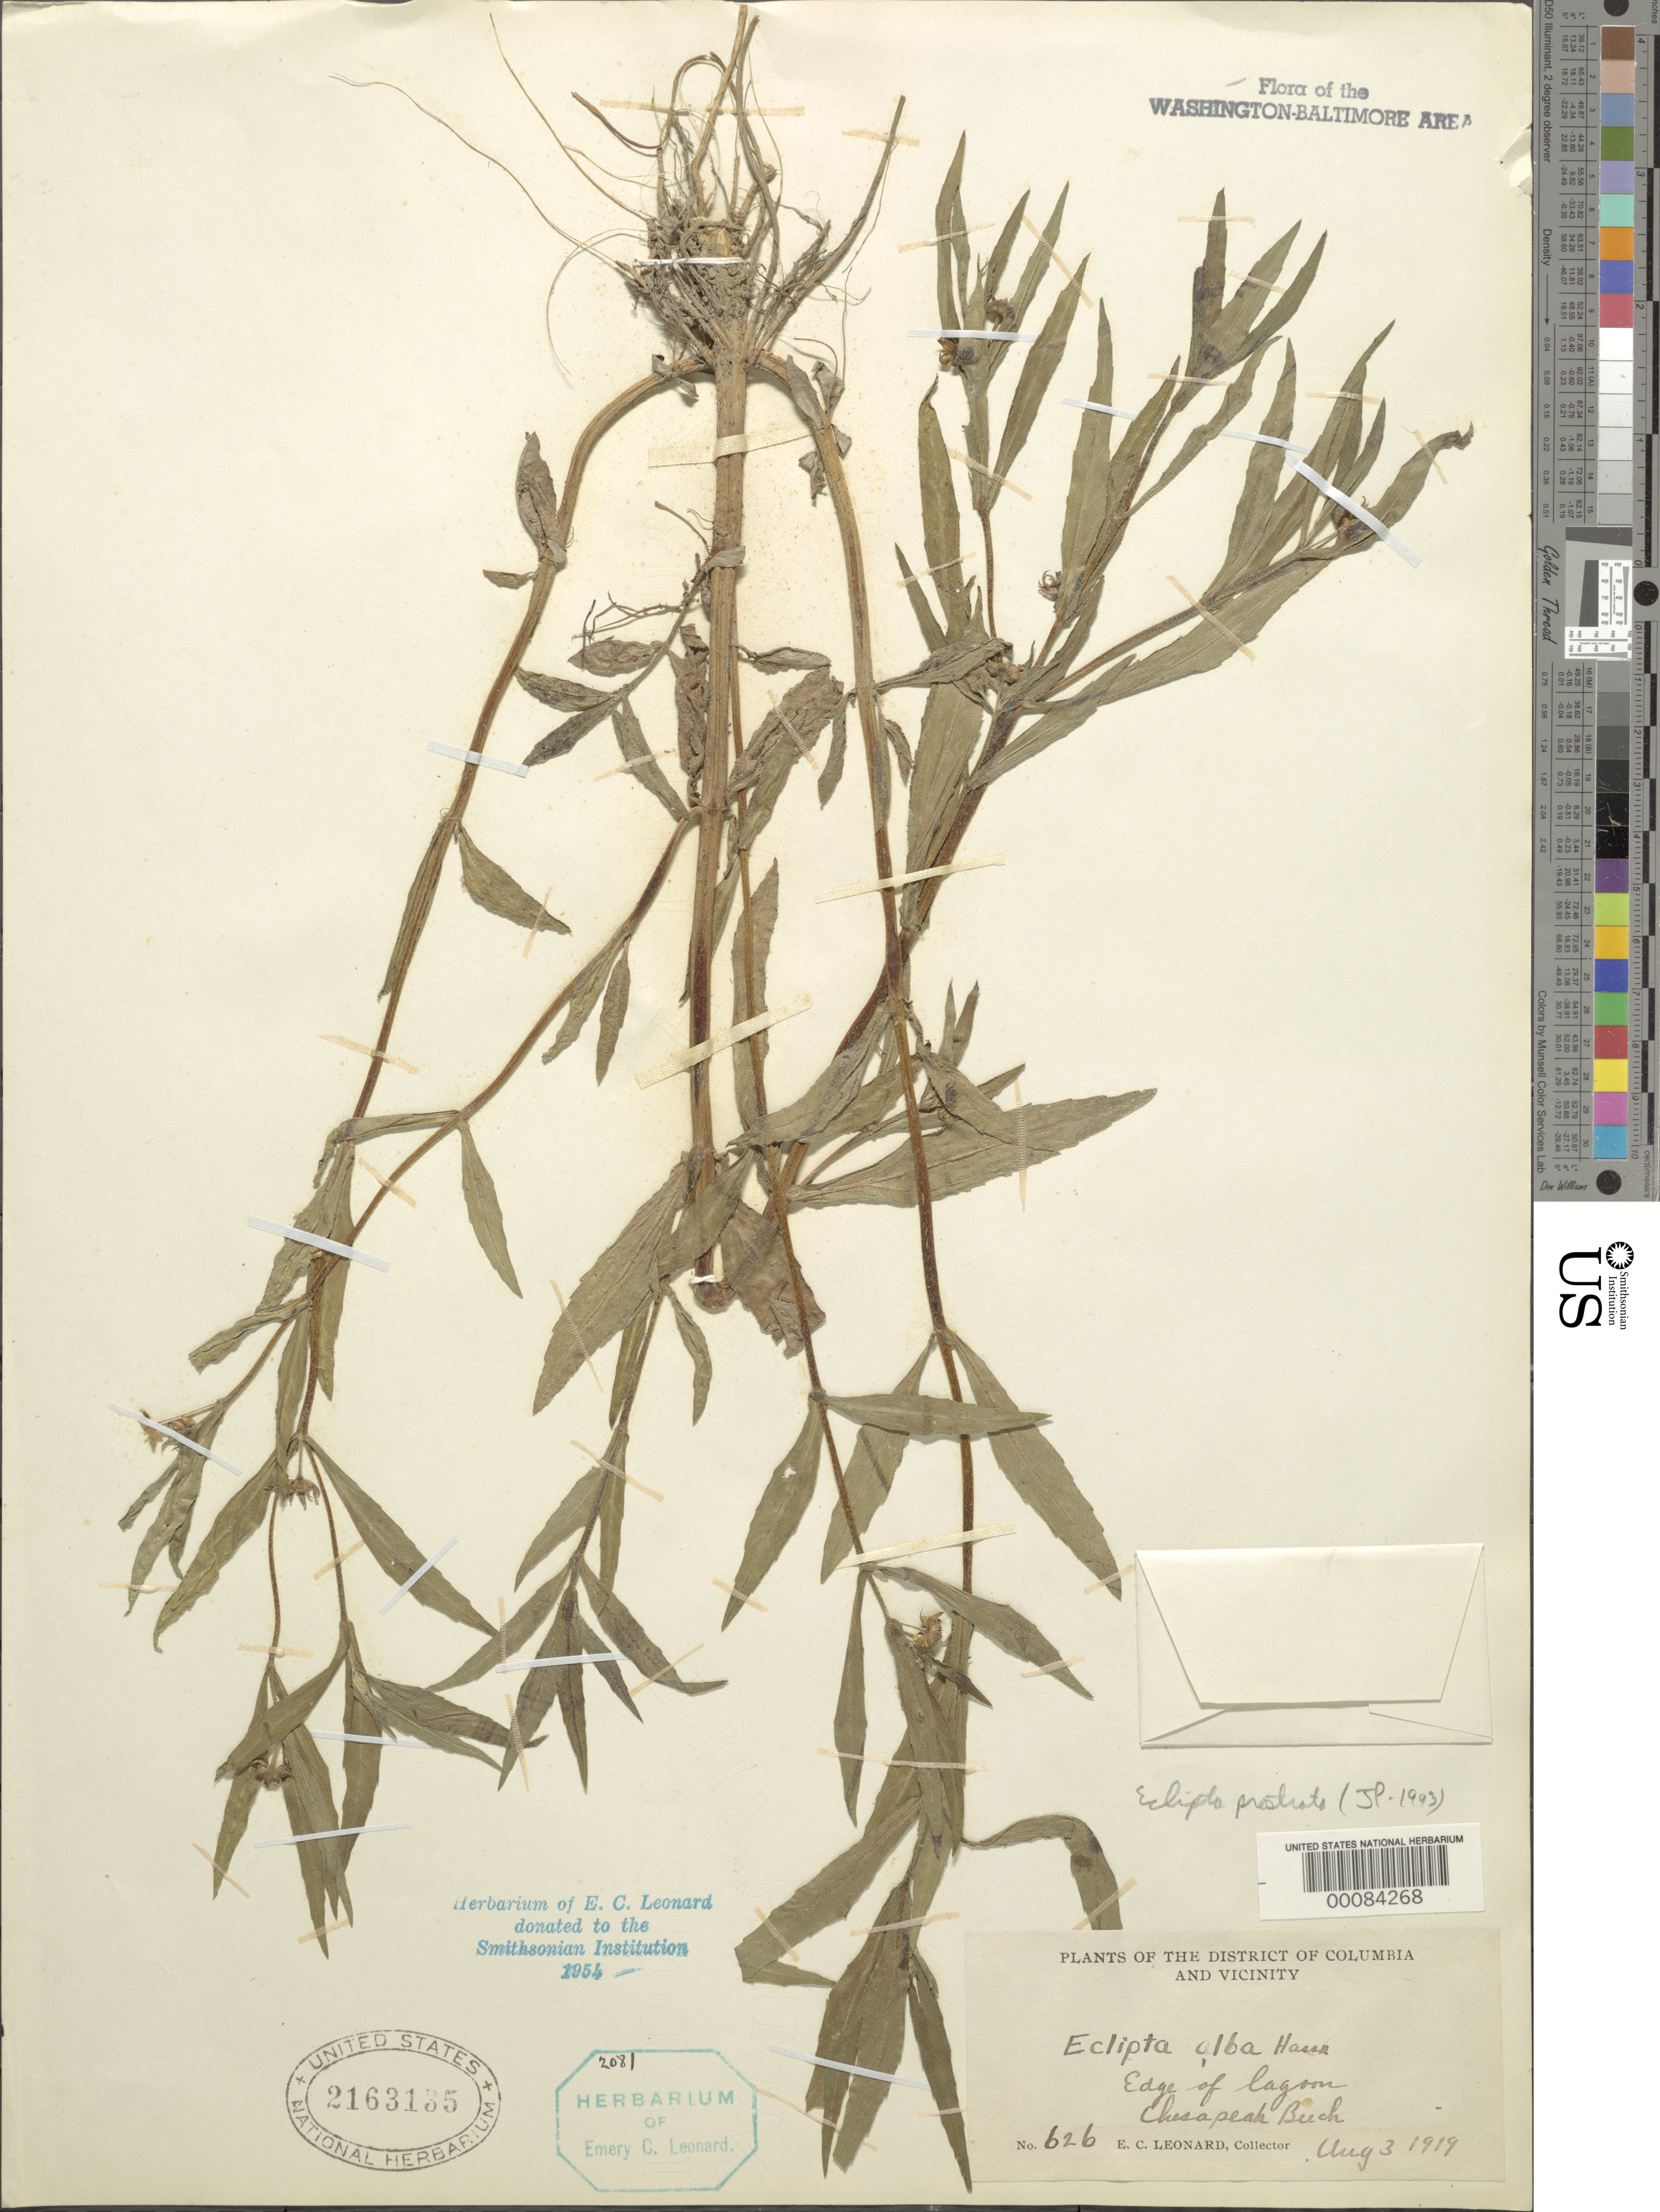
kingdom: Plantae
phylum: Tracheophyta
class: Magnoliopsida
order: Asterales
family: Asteraceae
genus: Eclipta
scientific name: Eclipta prostrata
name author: (L.) L.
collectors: E. C. Leonard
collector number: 626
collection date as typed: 03 Aug 1919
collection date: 1919-08-03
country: United States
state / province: Maryland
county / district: Calvert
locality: Chesapeake Beach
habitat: Lagoon edge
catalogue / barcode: US 2163135